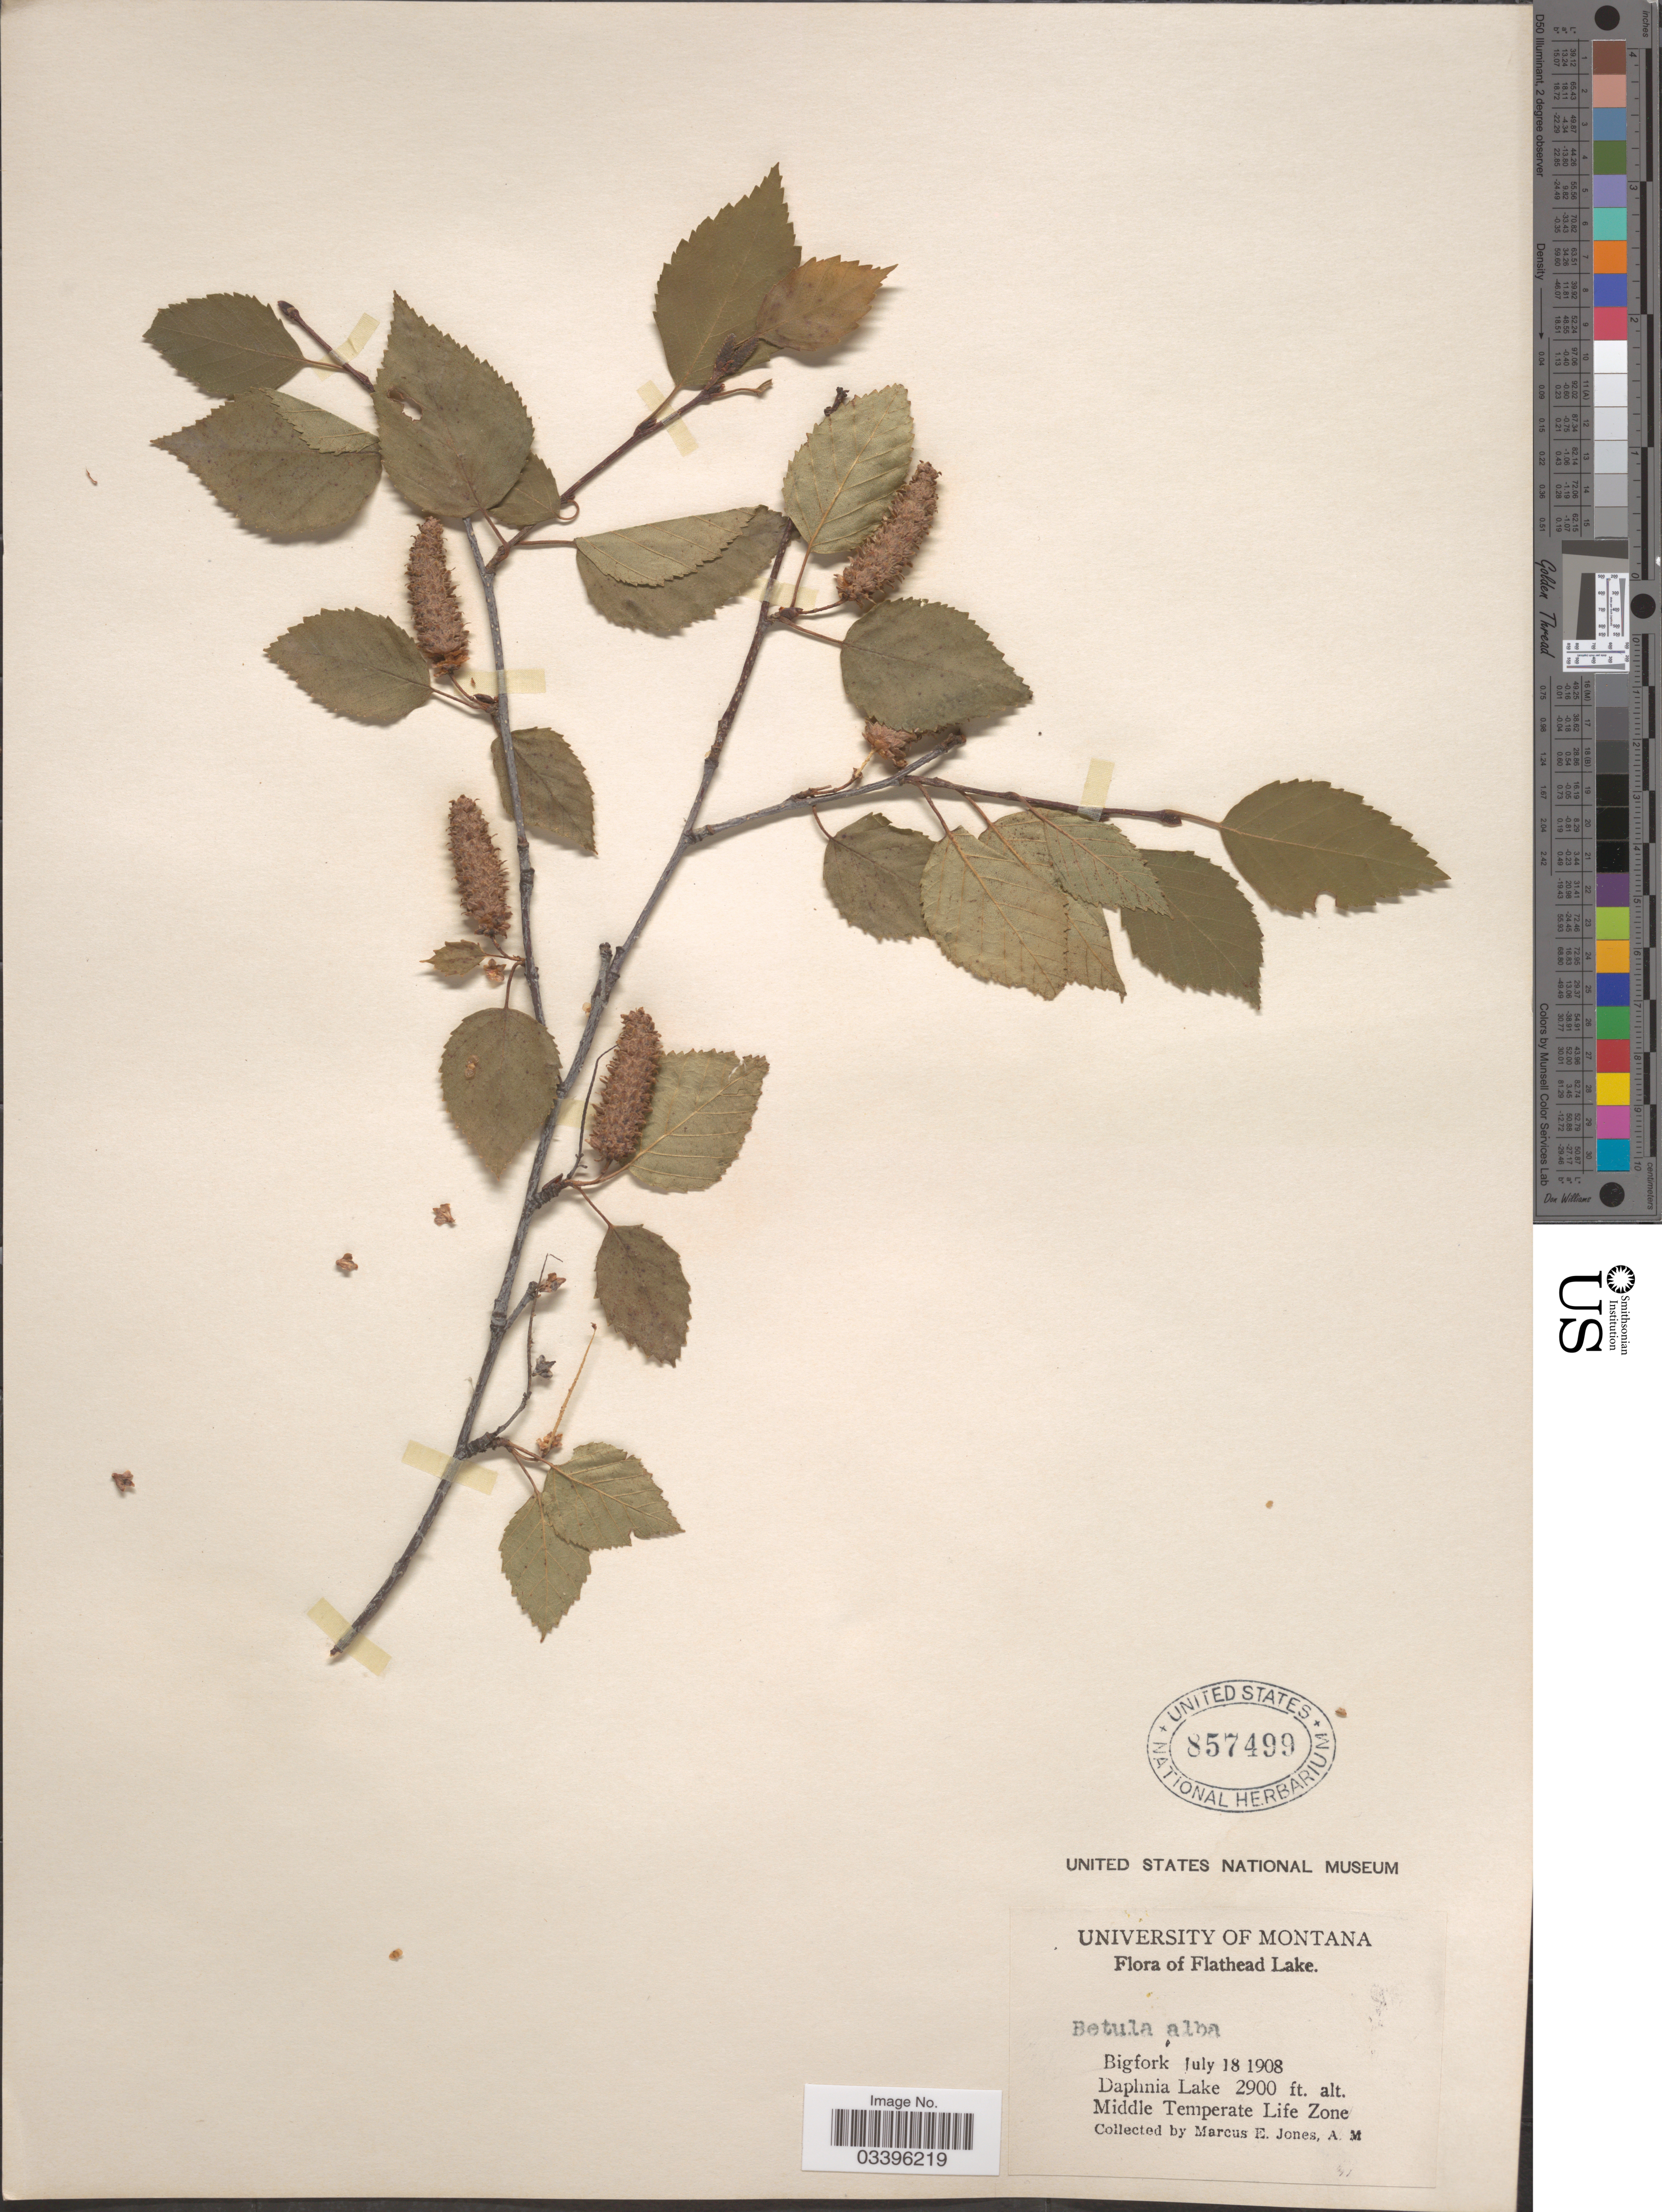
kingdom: Plantae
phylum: Tracheophyta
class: Magnoliopsida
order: Fagales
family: Betulaceae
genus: Betula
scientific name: Betula occidentalis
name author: Hook.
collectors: M. E. Jones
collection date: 1908-07-18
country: United States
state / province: Montana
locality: Flathead Lake. Bigfork, Daphnia Lake, Middle Temperate Life Zone.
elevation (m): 884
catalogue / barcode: US 857499